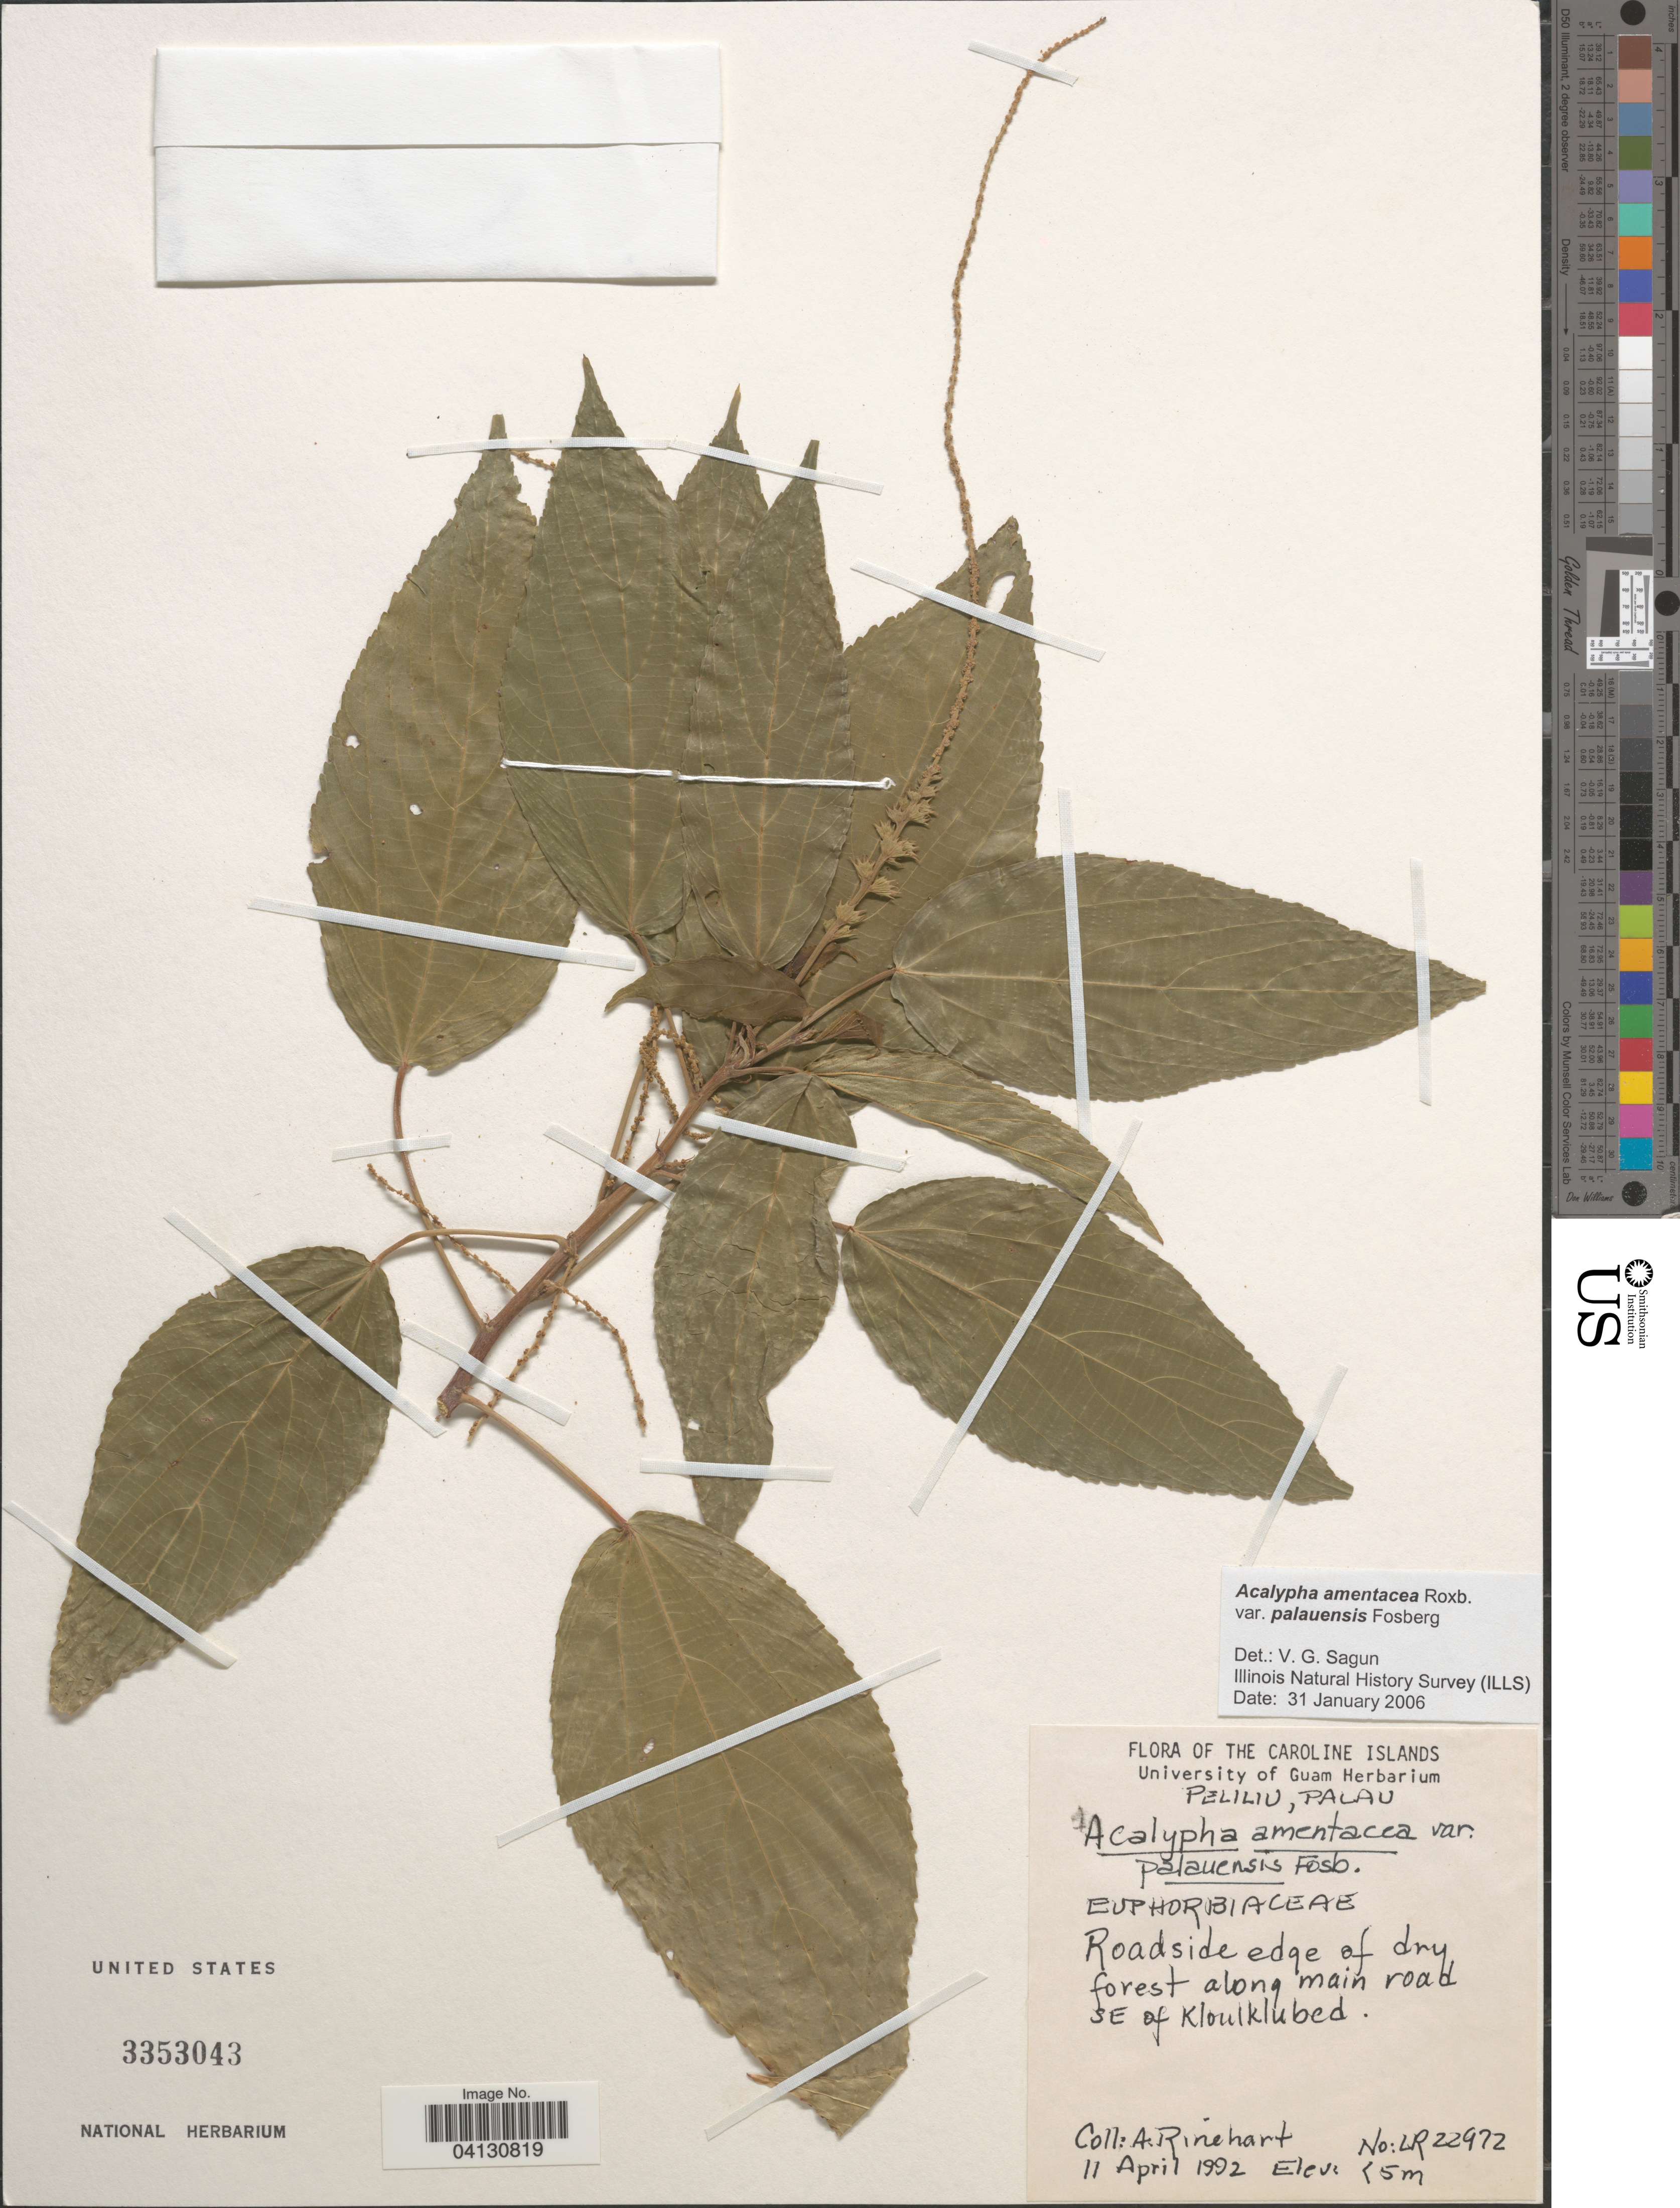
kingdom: Plantae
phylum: Tracheophyta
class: Magnoliopsida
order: Malpighiales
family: Euphorbiaceae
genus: Acalypha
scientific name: Acalypha amentacea var. palauensis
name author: Fosberg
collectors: A. Rinehart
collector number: LR22972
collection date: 1992-04-11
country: Palau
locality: The Caroline Islands. Peliliu, Palau. Along main road SE of Kloulklubed.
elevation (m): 5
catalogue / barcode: US 3353043